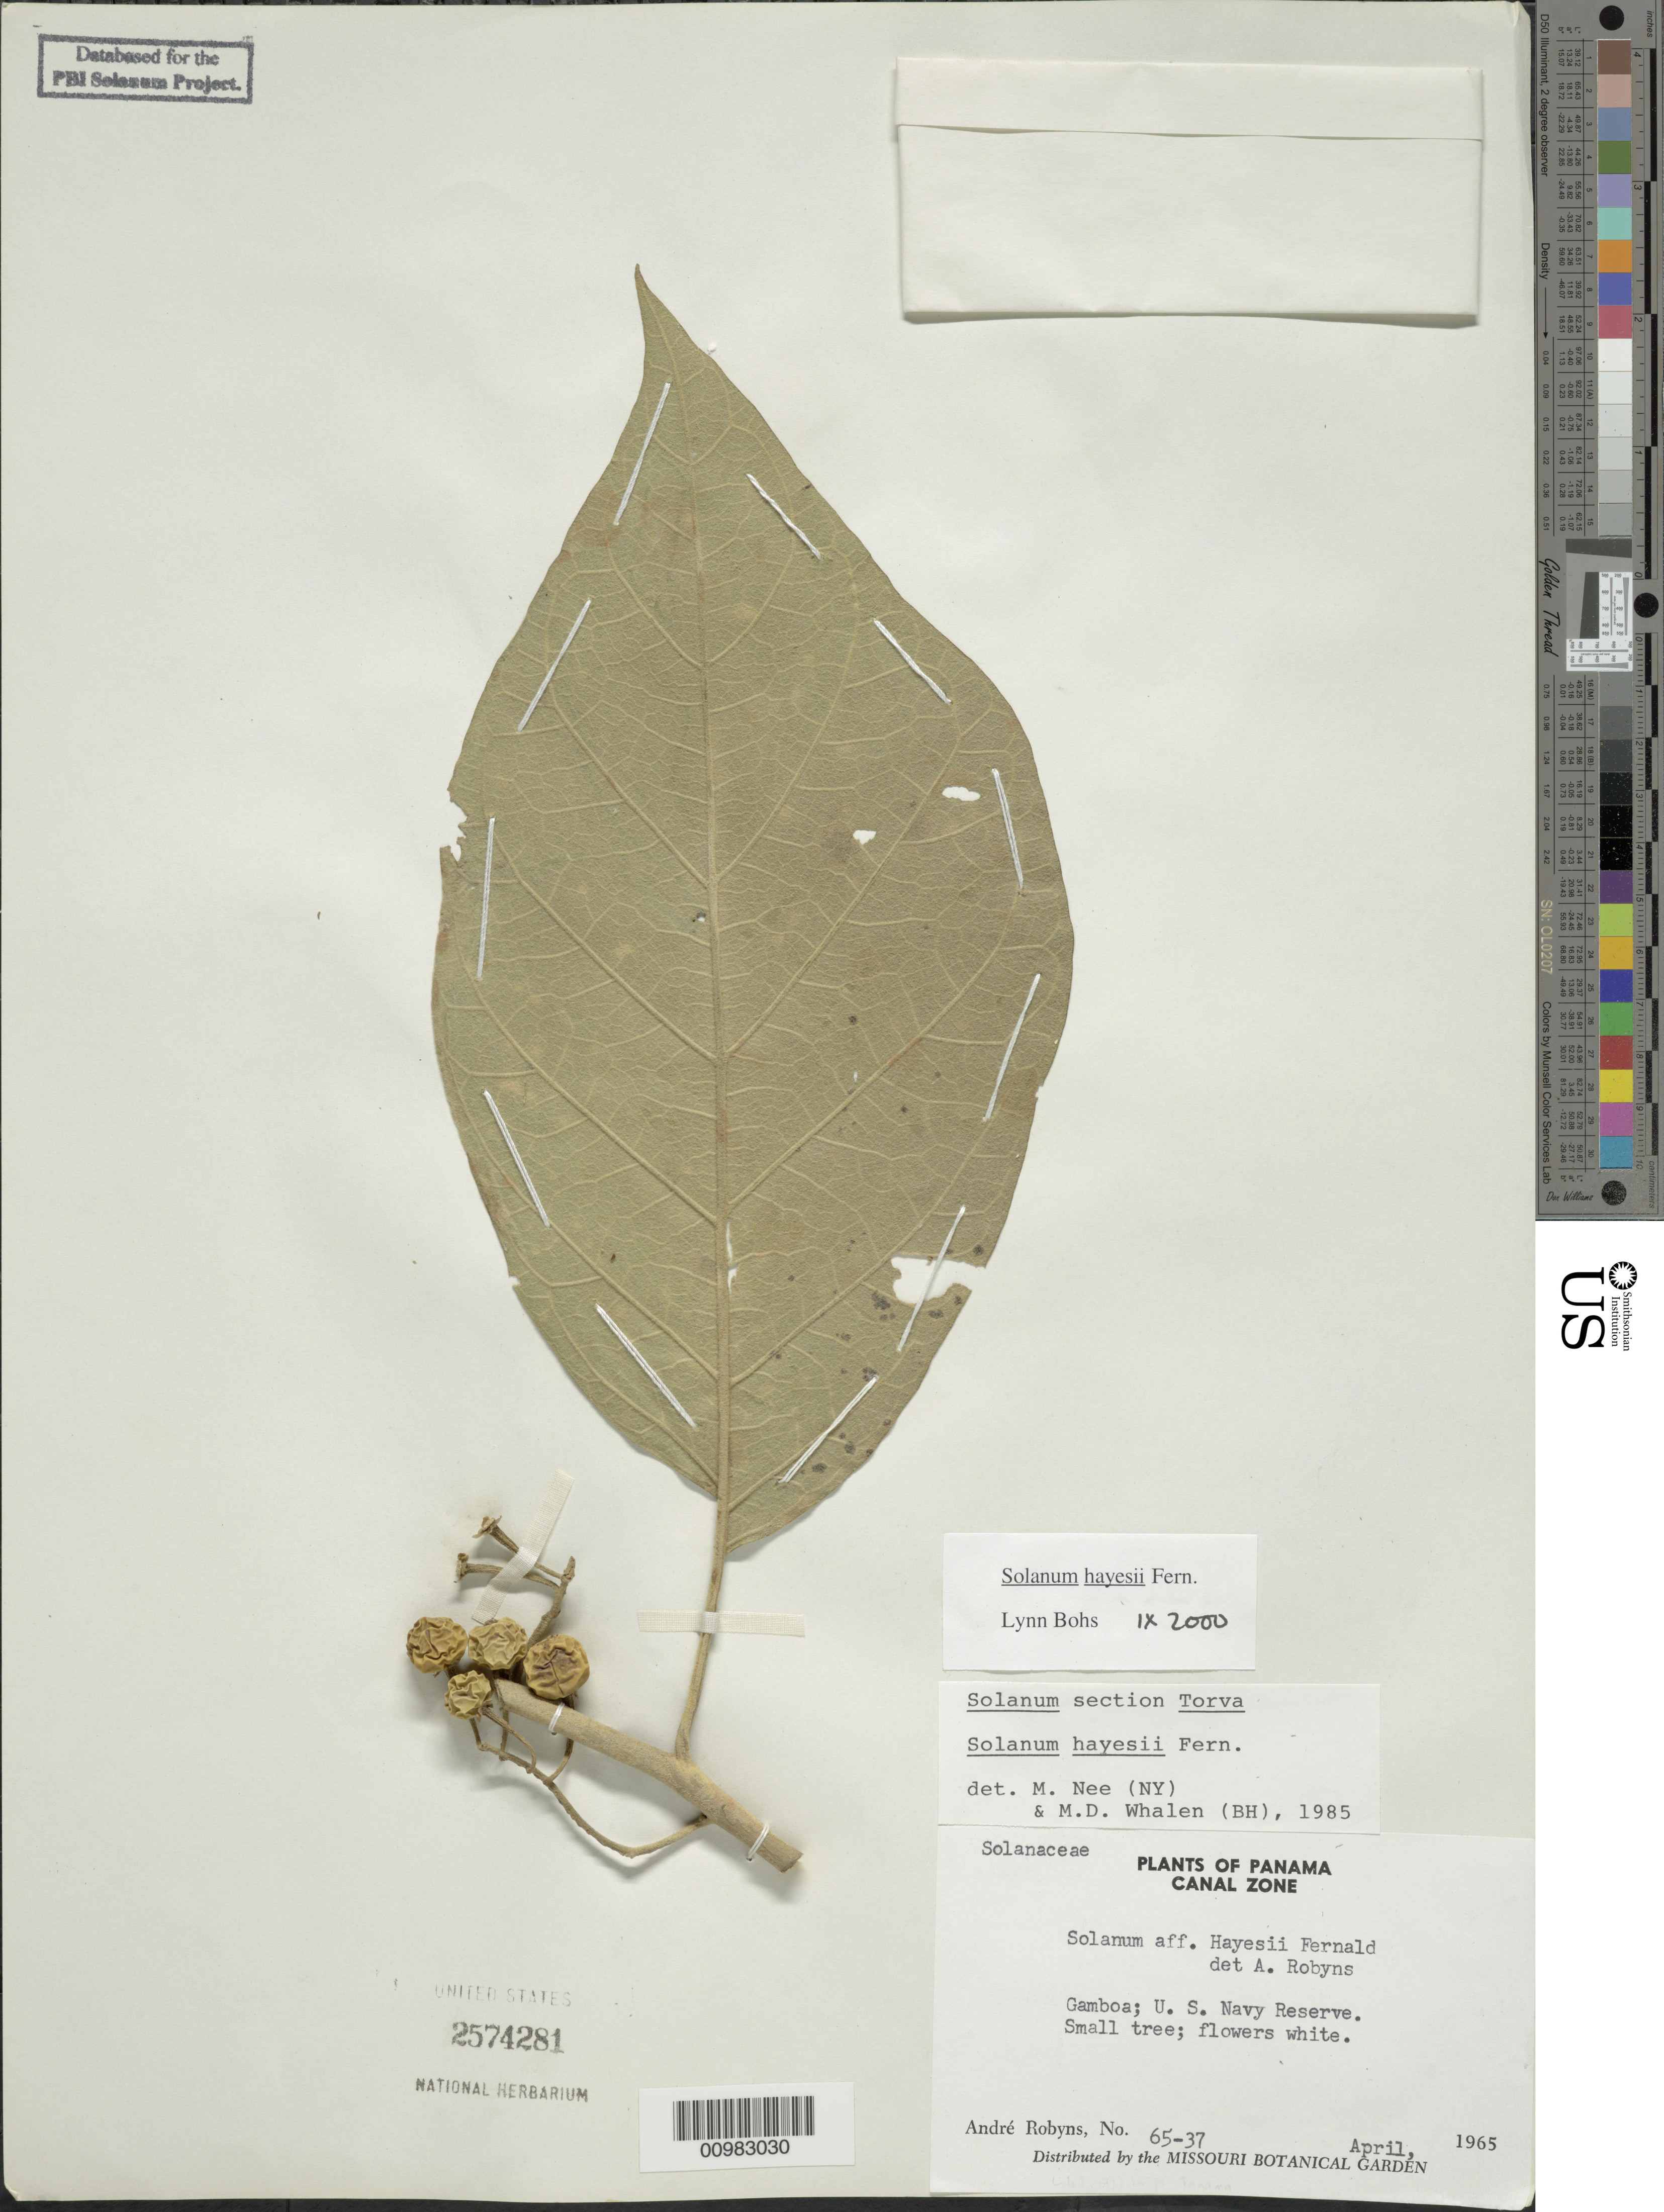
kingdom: Plantae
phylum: Tracheophyta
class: Magnoliopsida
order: Solanales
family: Solanaceae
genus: Solanum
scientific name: Solanum hayesii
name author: Fernald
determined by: Bohs, L. A.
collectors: A. Robyns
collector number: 65-37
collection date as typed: Apr 1965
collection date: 1965-04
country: Panama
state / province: Colón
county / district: Canal Zone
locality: U.S. Navy Reserve.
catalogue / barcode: US 2574281